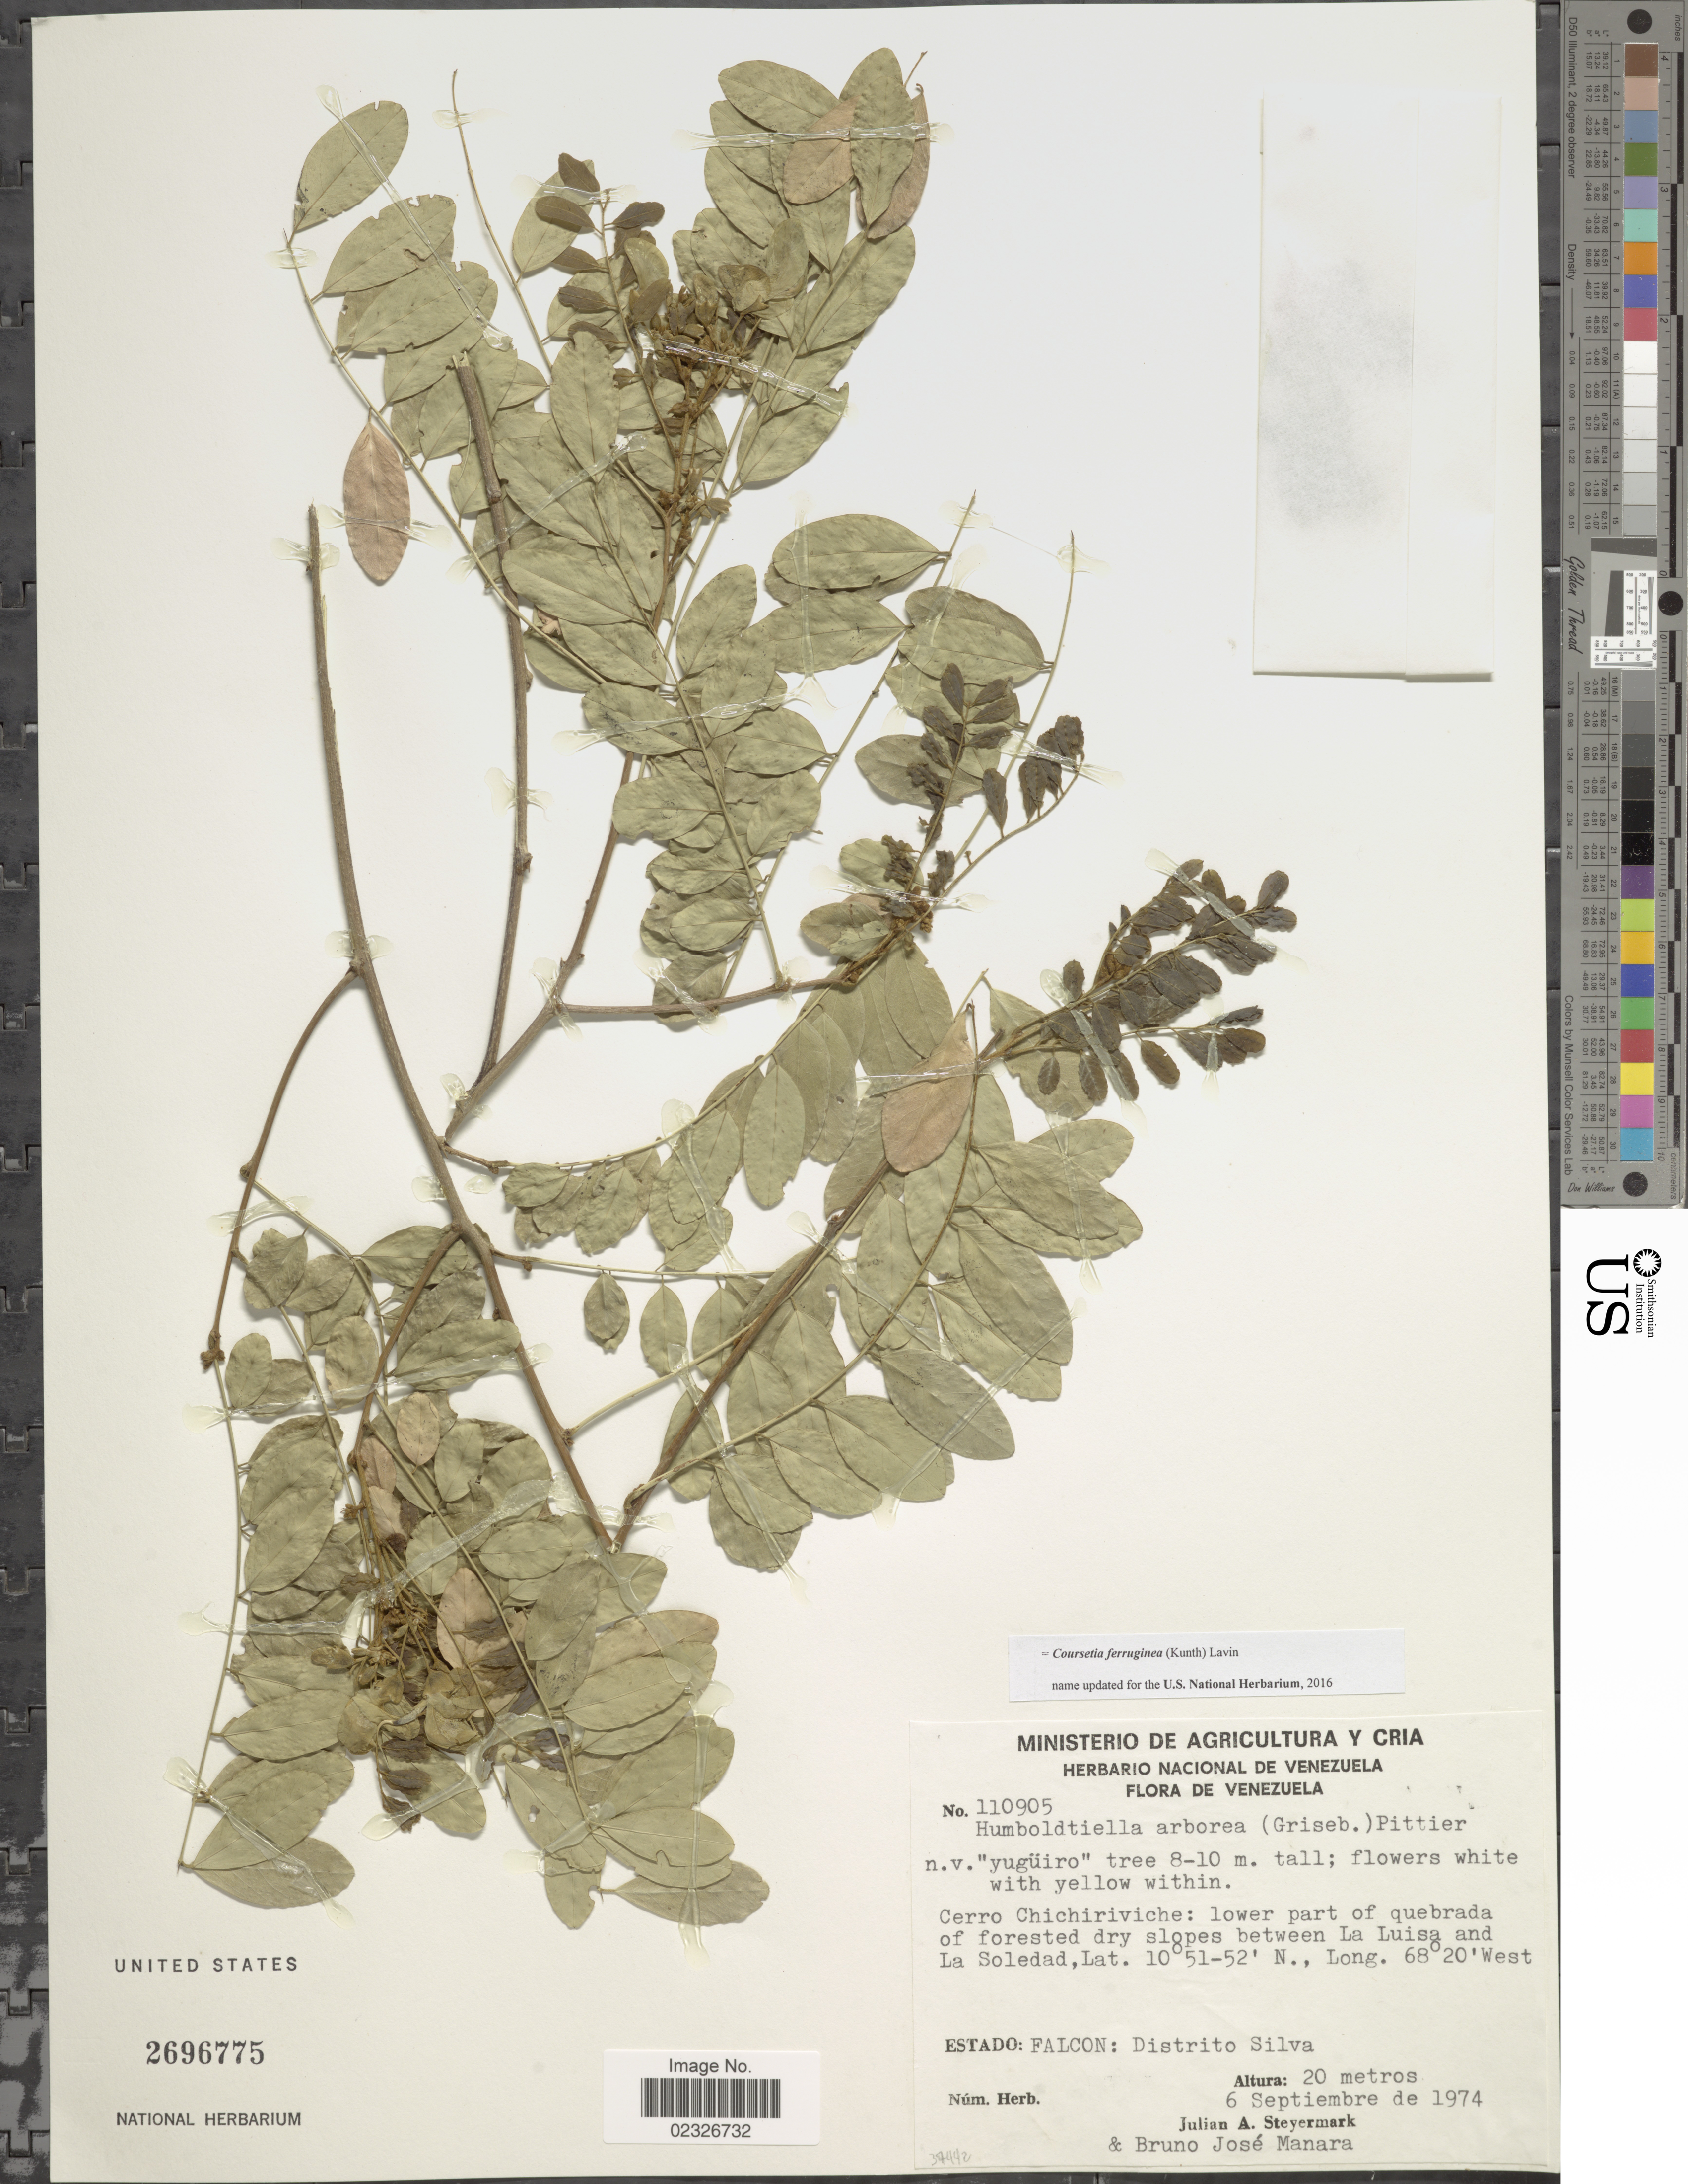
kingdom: Plantae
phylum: Tracheophyta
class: Magnoliopsida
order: Fabales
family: Fabaceae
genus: Coursetia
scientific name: Coursetia ferruginea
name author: (Kunth) Lavin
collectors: J. Steyermark & B. Manara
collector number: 110905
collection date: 1974-09-06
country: Venezuela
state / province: Falcón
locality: Cerro Chichiriviche: lower part of quebrada of forested dry slopes between La Luisa and La Soledad. Estado Falcon: Distrito Silva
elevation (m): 20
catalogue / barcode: US 2696775